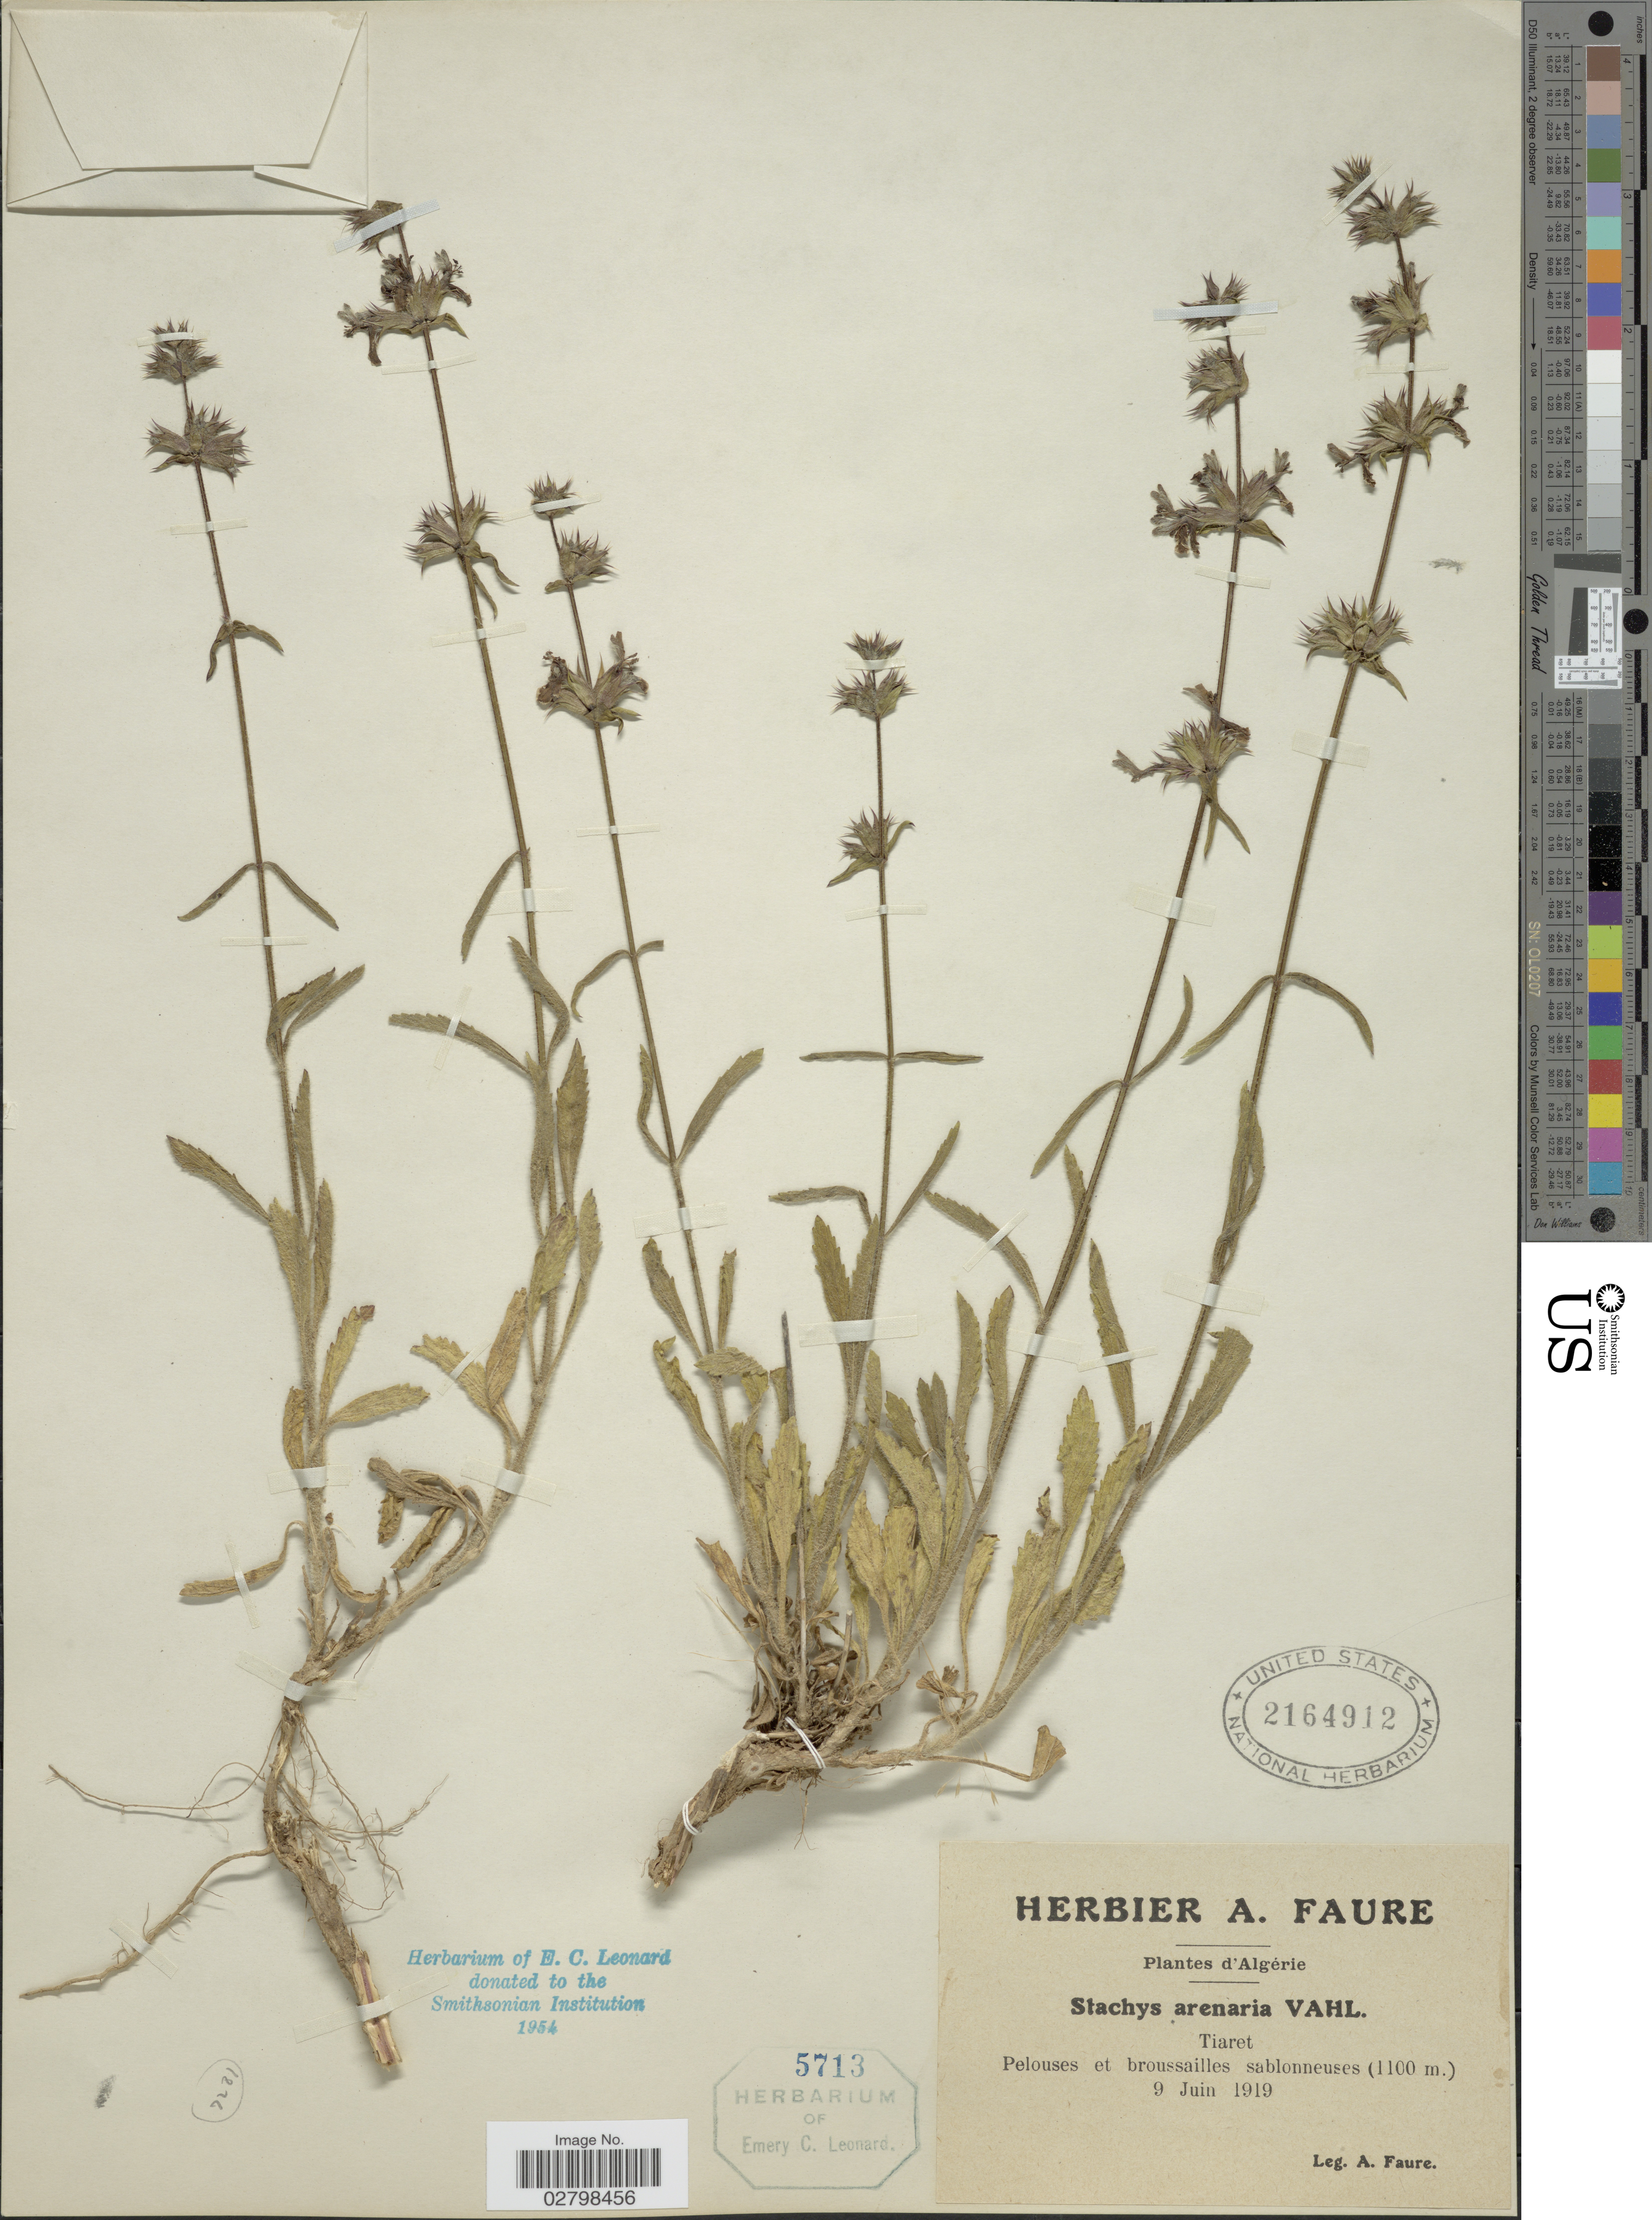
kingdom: Plantae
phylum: Tracheophyta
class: Magnoliopsida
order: Lamiales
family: Lamiaceae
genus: Stachys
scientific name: Stachys arenaria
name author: Vahl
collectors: A. Faure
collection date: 1919-06-09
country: Algeria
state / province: Tiaret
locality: Pelouses et broussailles sablonneuses.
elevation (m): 1100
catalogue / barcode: US 2164912